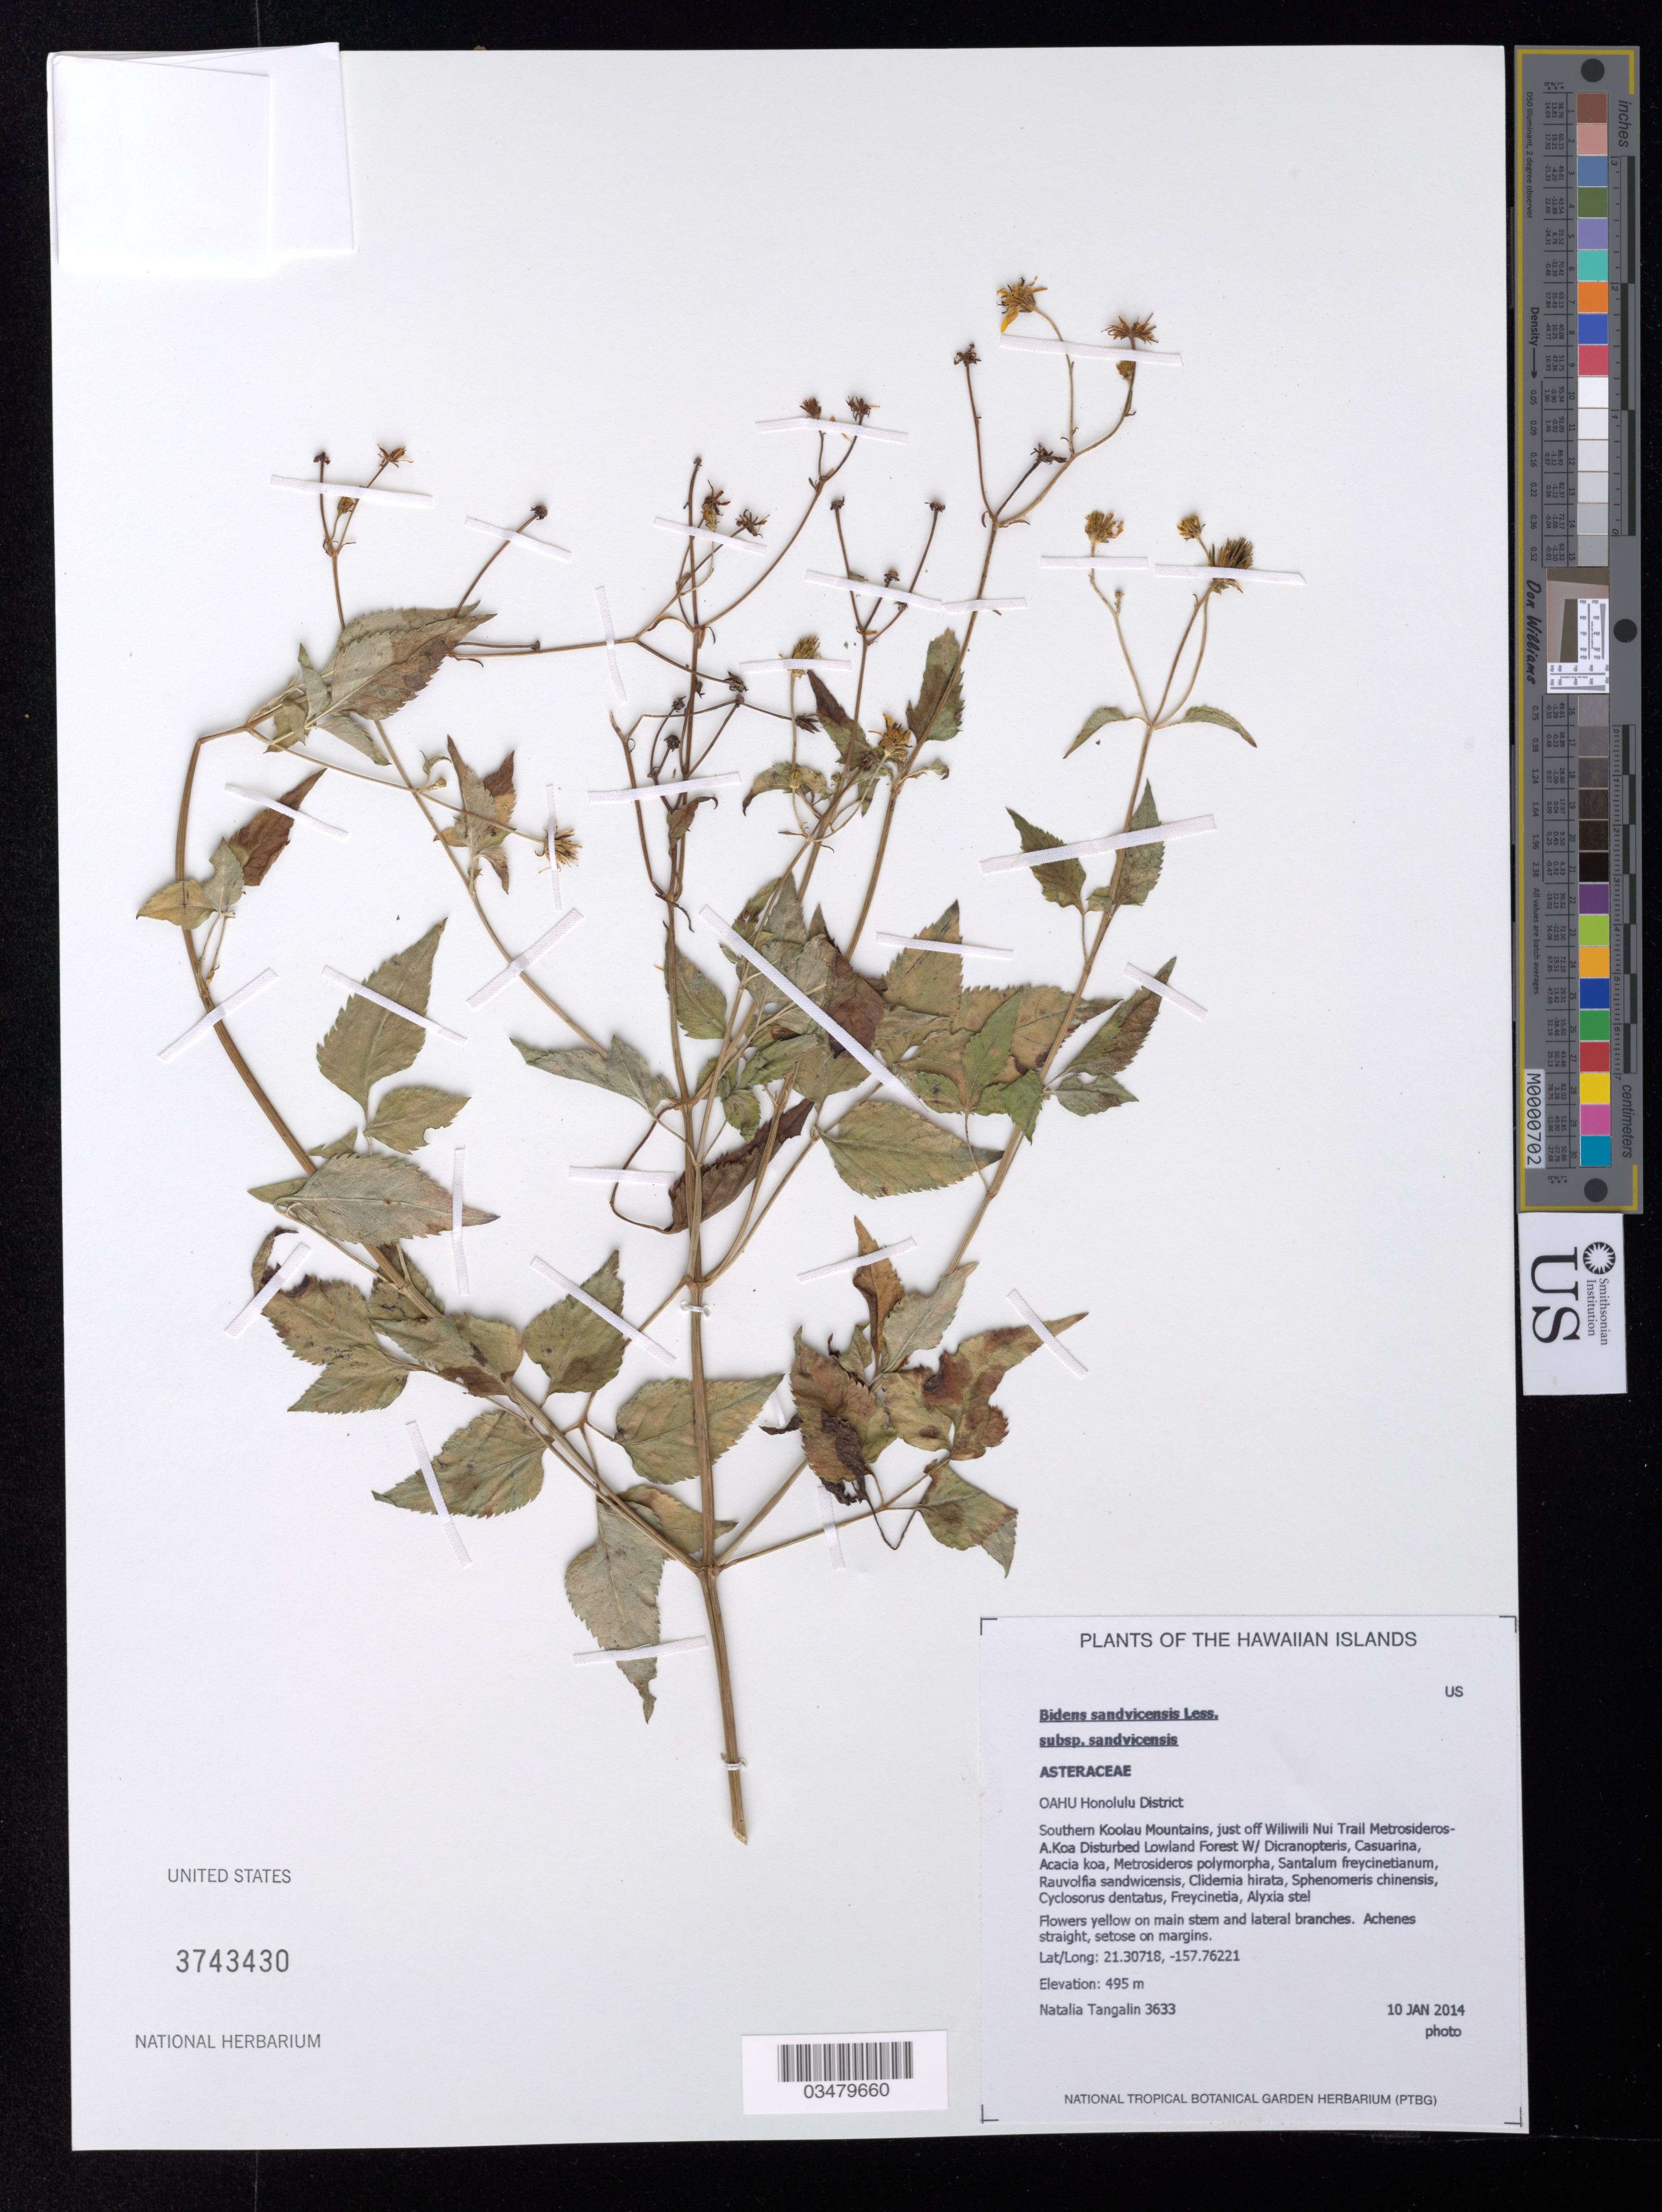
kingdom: Plantae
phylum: Tracheophyta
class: Magnoliopsida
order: Asterales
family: Asteraceae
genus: Bidens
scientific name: Bidens sandvicensis var. sandvicensis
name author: Less.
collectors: N. Tangalin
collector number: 3633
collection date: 2014-01-10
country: United States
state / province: Hawaii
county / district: Honolulu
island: Oahu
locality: Honolulu District, Southern Koolau Mountains, just off Wiliwili Nui Trail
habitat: Disturbed lowland forest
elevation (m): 495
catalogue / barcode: US 3743430